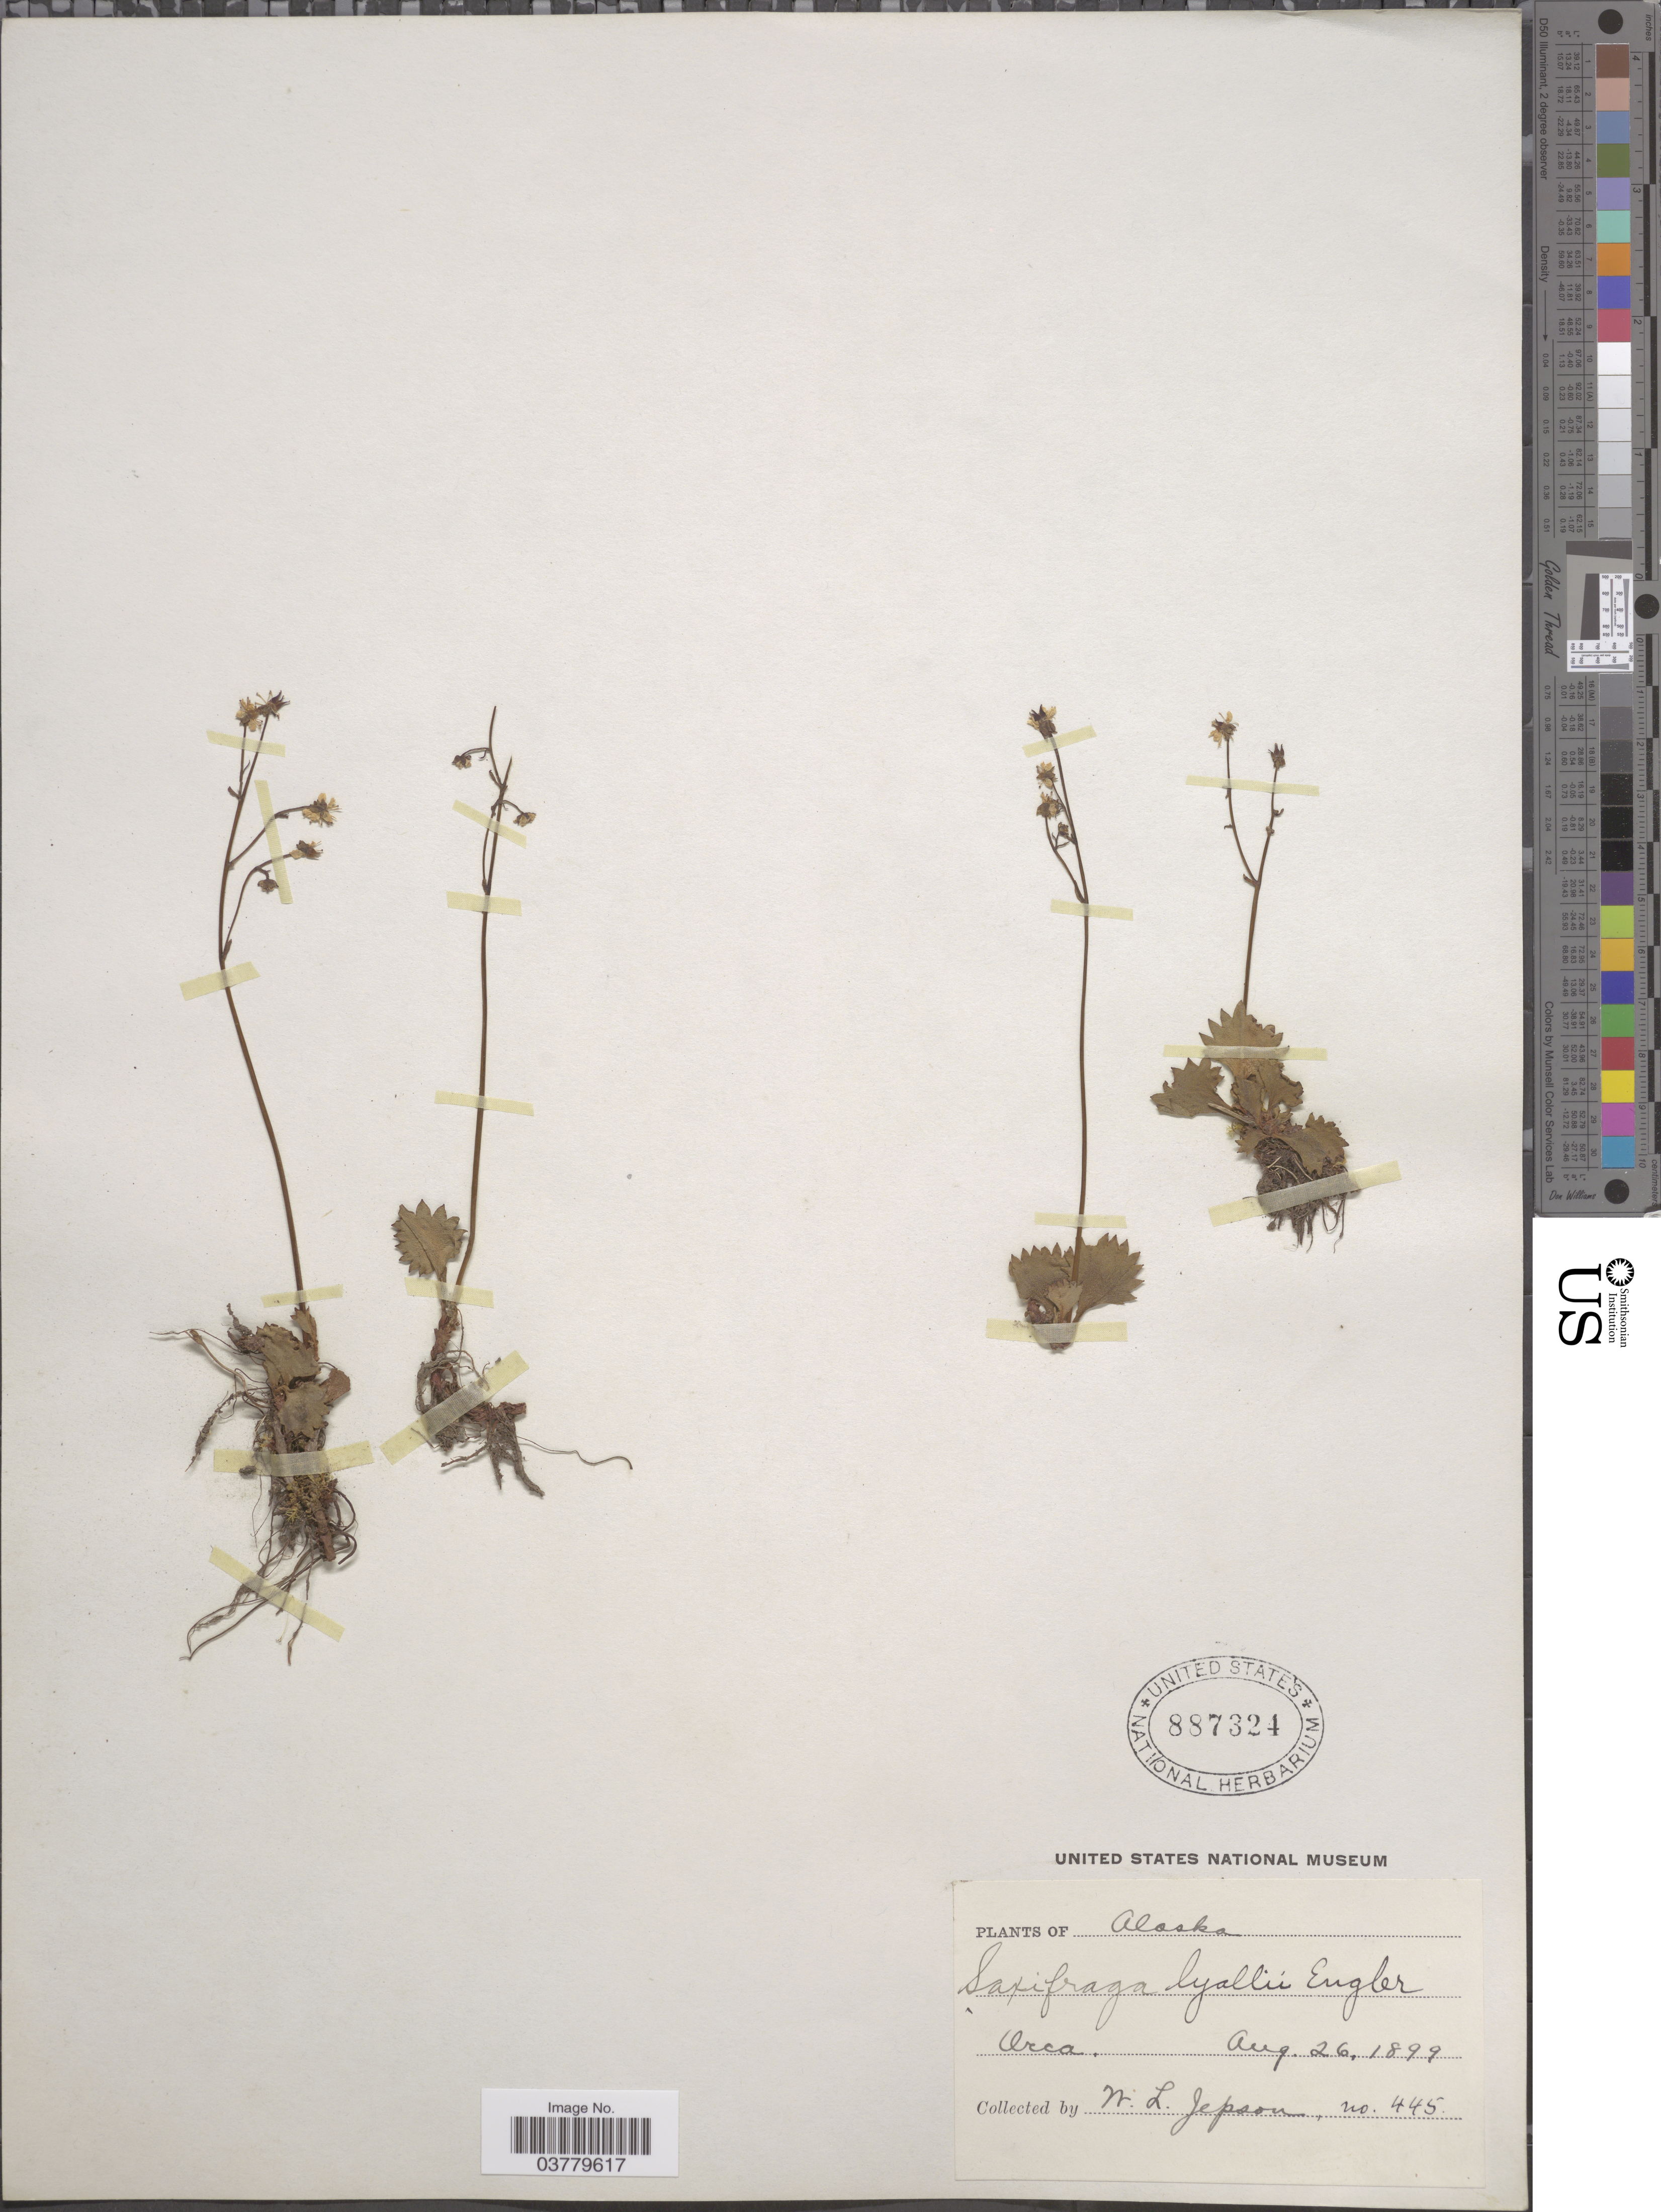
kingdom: Plantae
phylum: Tracheophyta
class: Magnoliopsida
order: Saxifragales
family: Saxifragaceae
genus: Micranthes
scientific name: Micranthes lyalii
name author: (Engl.) Small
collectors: W. L. Jepson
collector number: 445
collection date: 1899-08-26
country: United States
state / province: Alaska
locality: Orca.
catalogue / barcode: US 887324